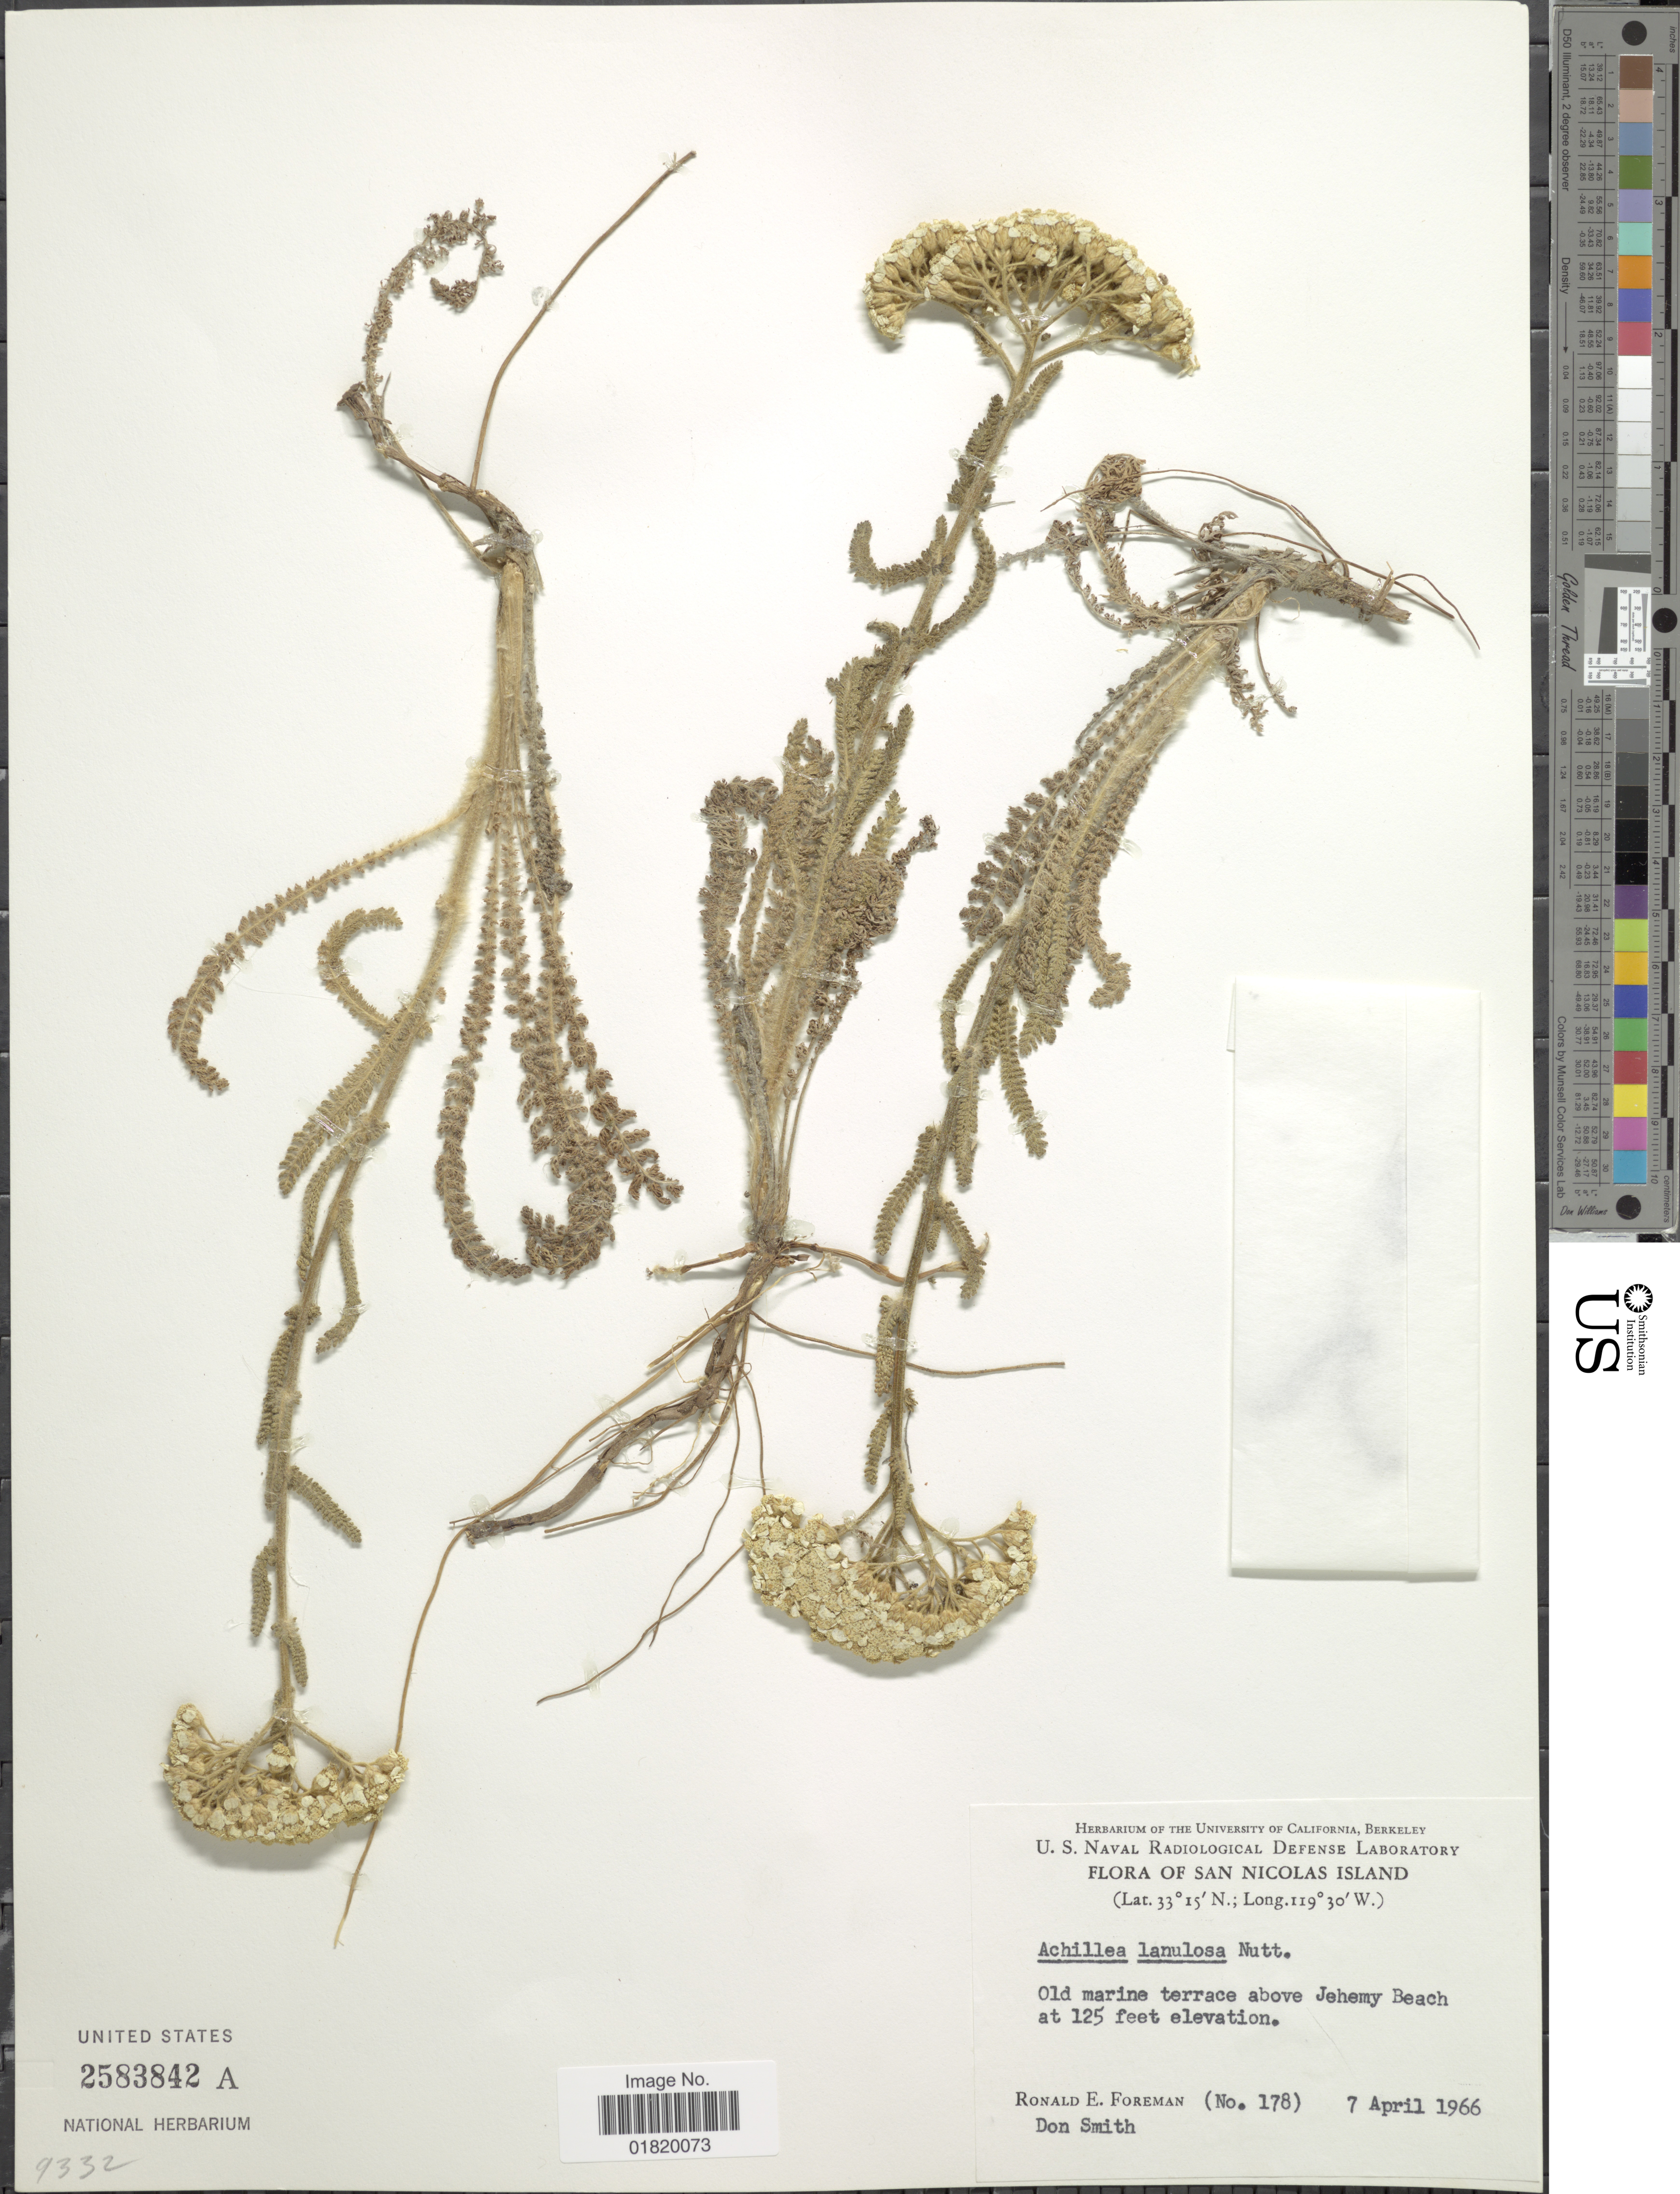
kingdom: Plantae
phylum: Tracheophyta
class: Magnoliopsida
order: Asterales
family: Asteraceae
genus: Achillea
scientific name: Achillea lanulosa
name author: Nutt.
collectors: R. Foreman & D. Smith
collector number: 178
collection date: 1966-04-07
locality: San Nicolas Island. Old marine terrace above Jehemy Beach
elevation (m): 38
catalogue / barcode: US 2583842A